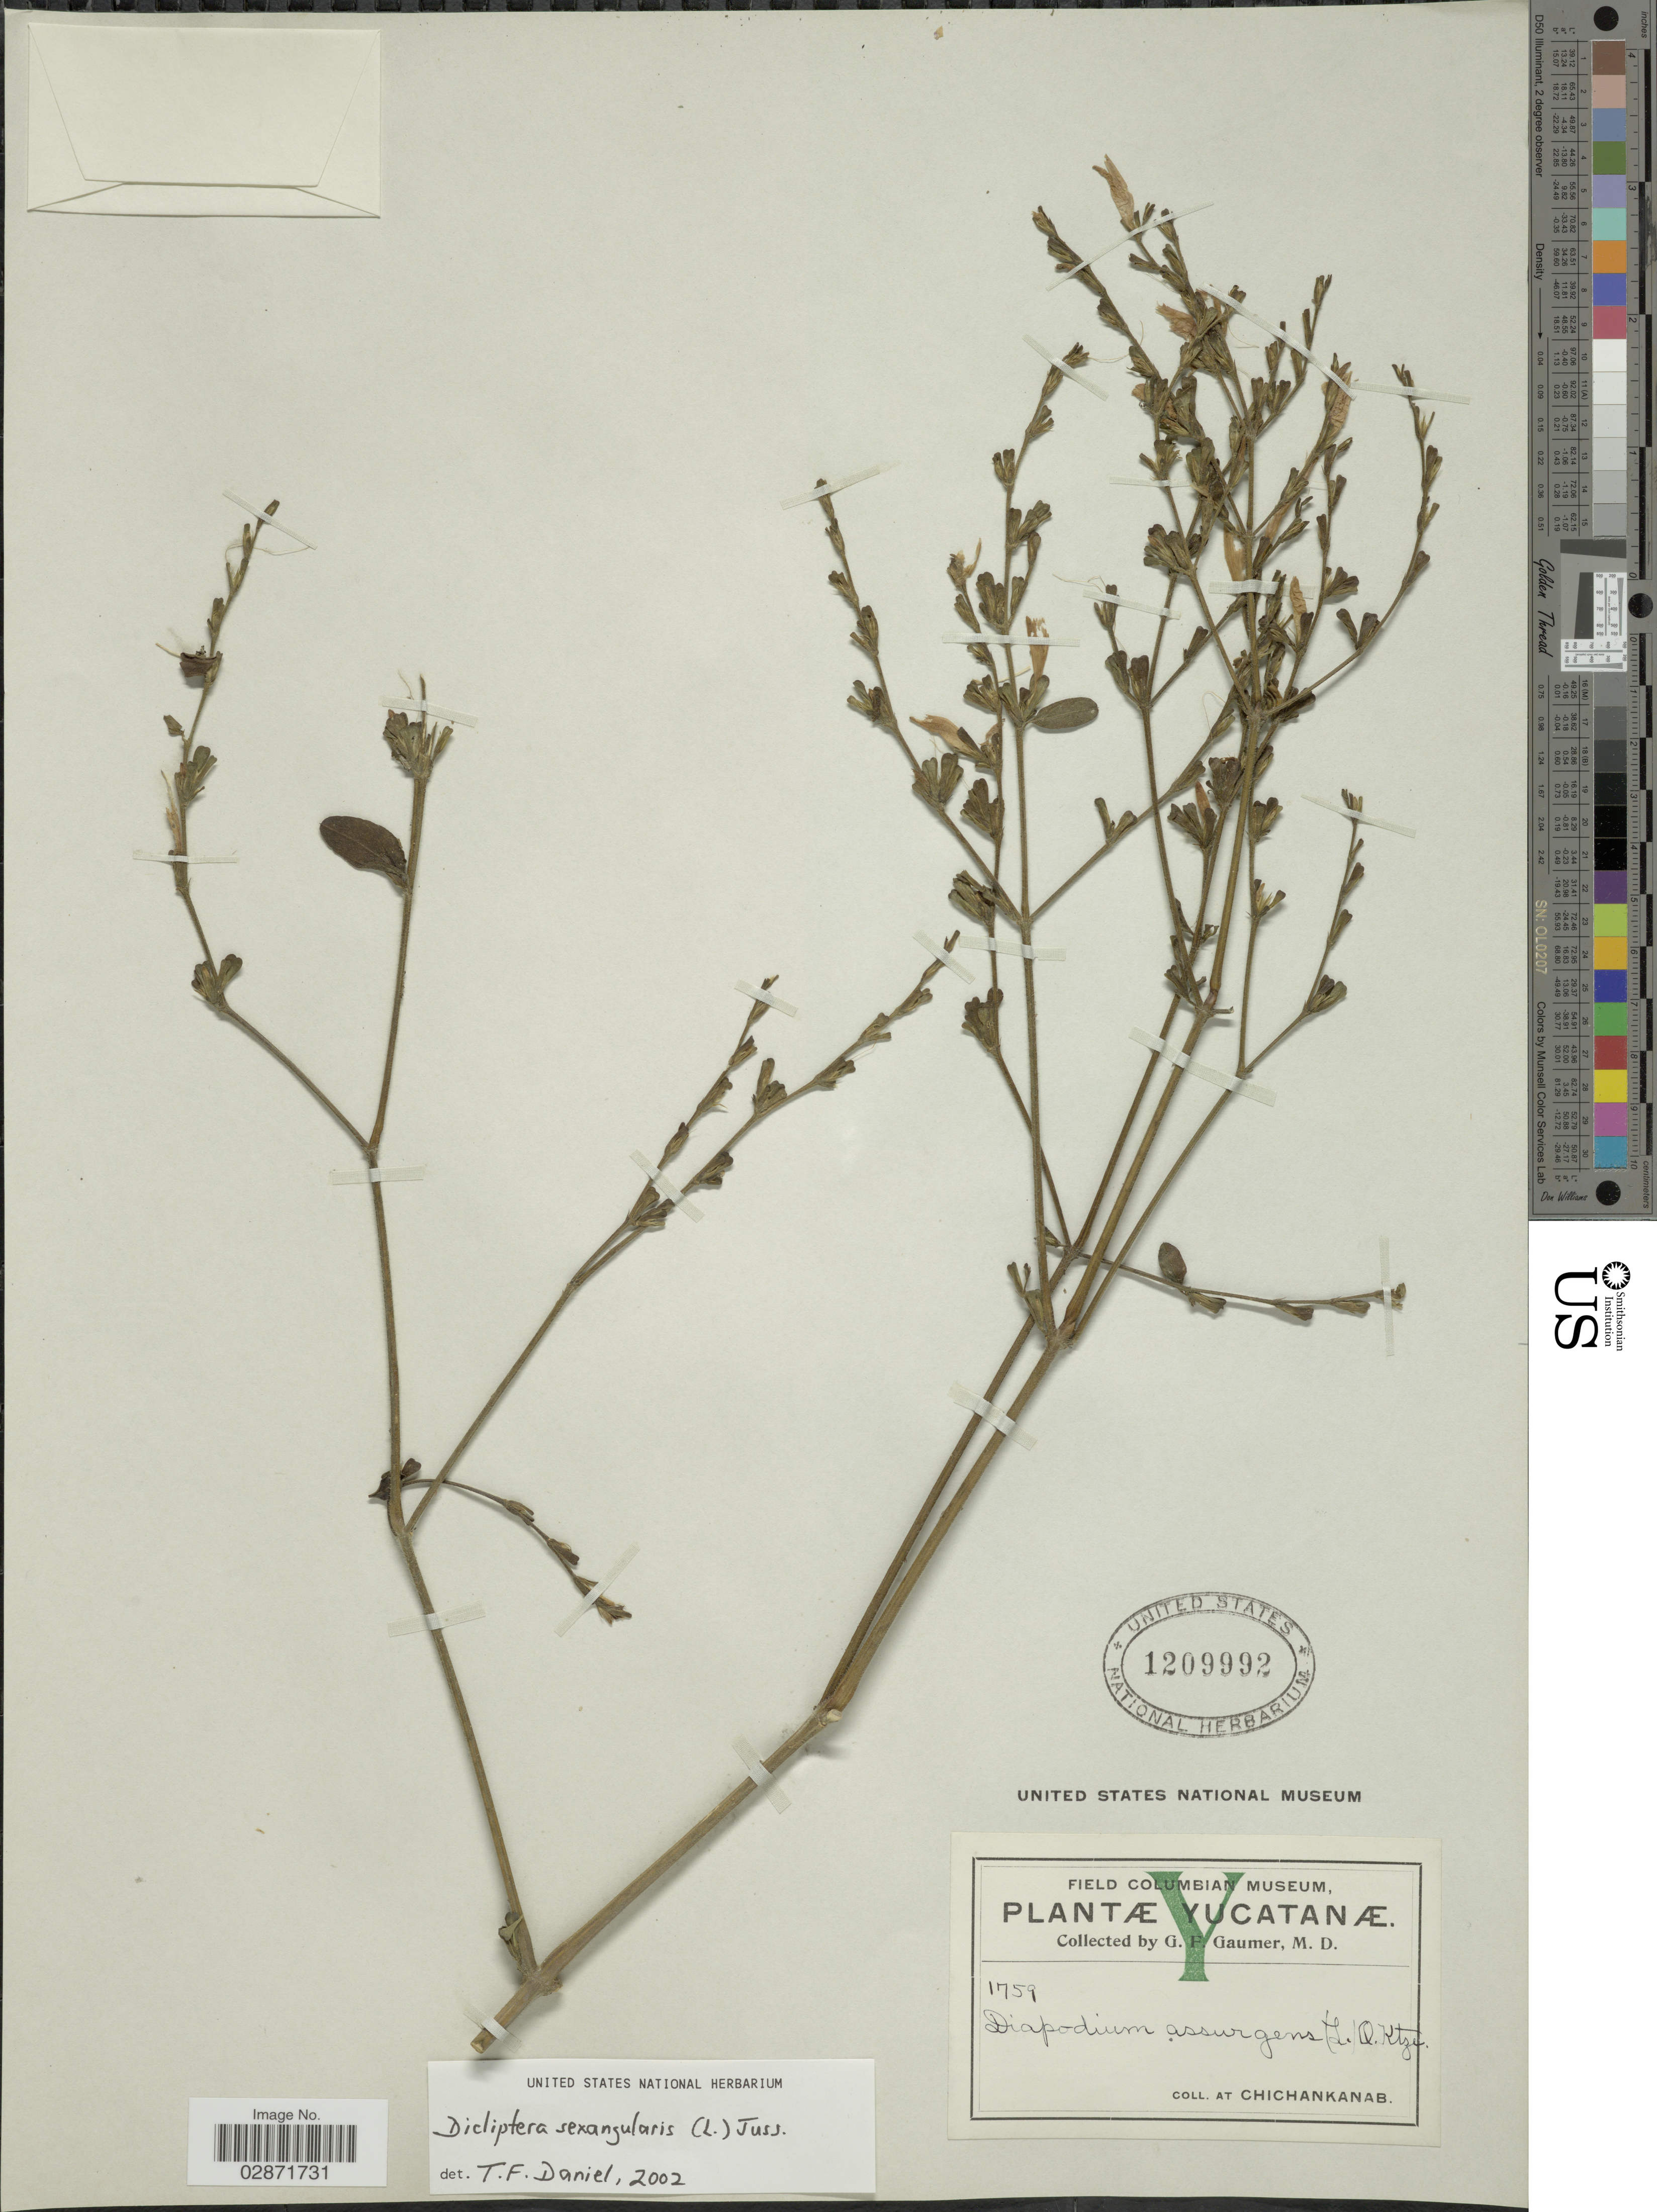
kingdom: Plantae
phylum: Tracheophyta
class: Magnoliopsida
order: Lamiales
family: Acanthaceae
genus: Dicliptera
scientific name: Dicliptera sexangularis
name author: (L.) Juss.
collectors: G. F. Gaumer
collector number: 1759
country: Mexico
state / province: Yucatán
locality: Yucatanae, at Chichankanab.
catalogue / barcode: US 1209992